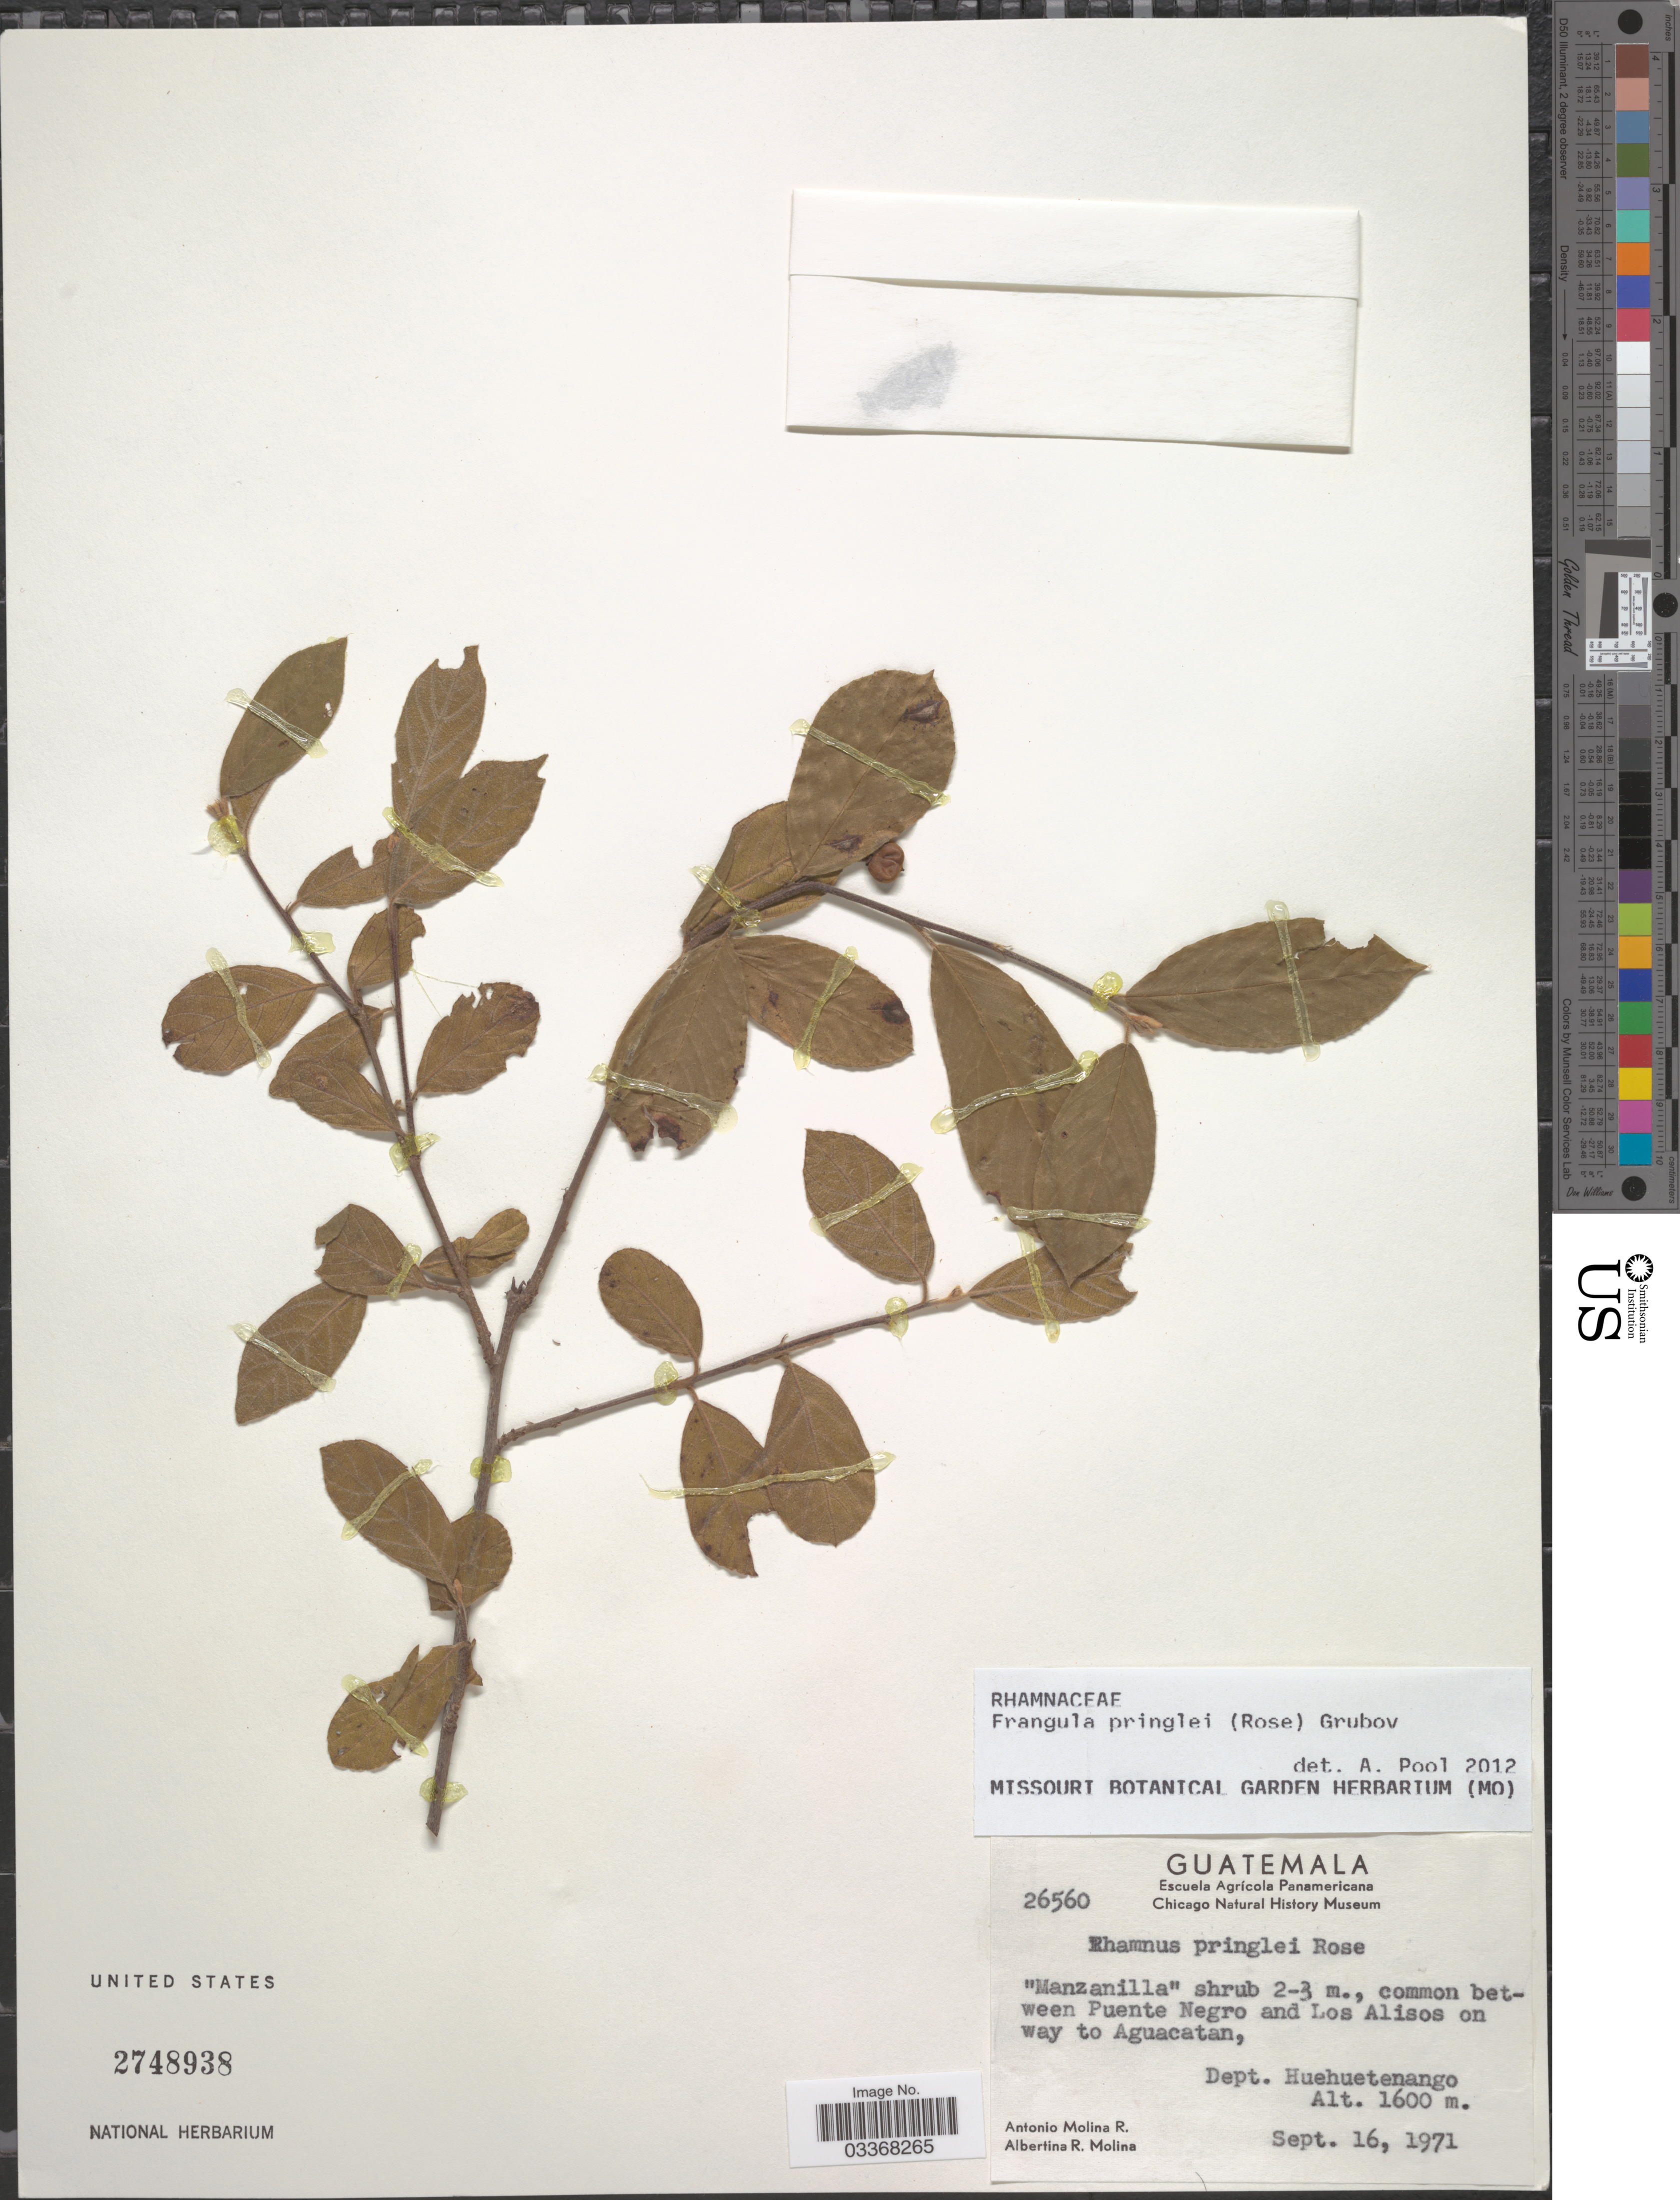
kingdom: Plantae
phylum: Tracheophyta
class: Magnoliopsida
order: Rosales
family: Rhamnaceae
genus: Frangula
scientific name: Frangula alnus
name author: (Rose) Grubov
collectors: A. Molina R. & A. R. Molina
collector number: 26560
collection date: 1971-09-16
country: Guatemala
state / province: Huehuetenango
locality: Common between Puente Negro and Los Alisos on way to Aguacatan, Dept. Huehuetenango.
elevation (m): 1600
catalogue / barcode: US 2748938